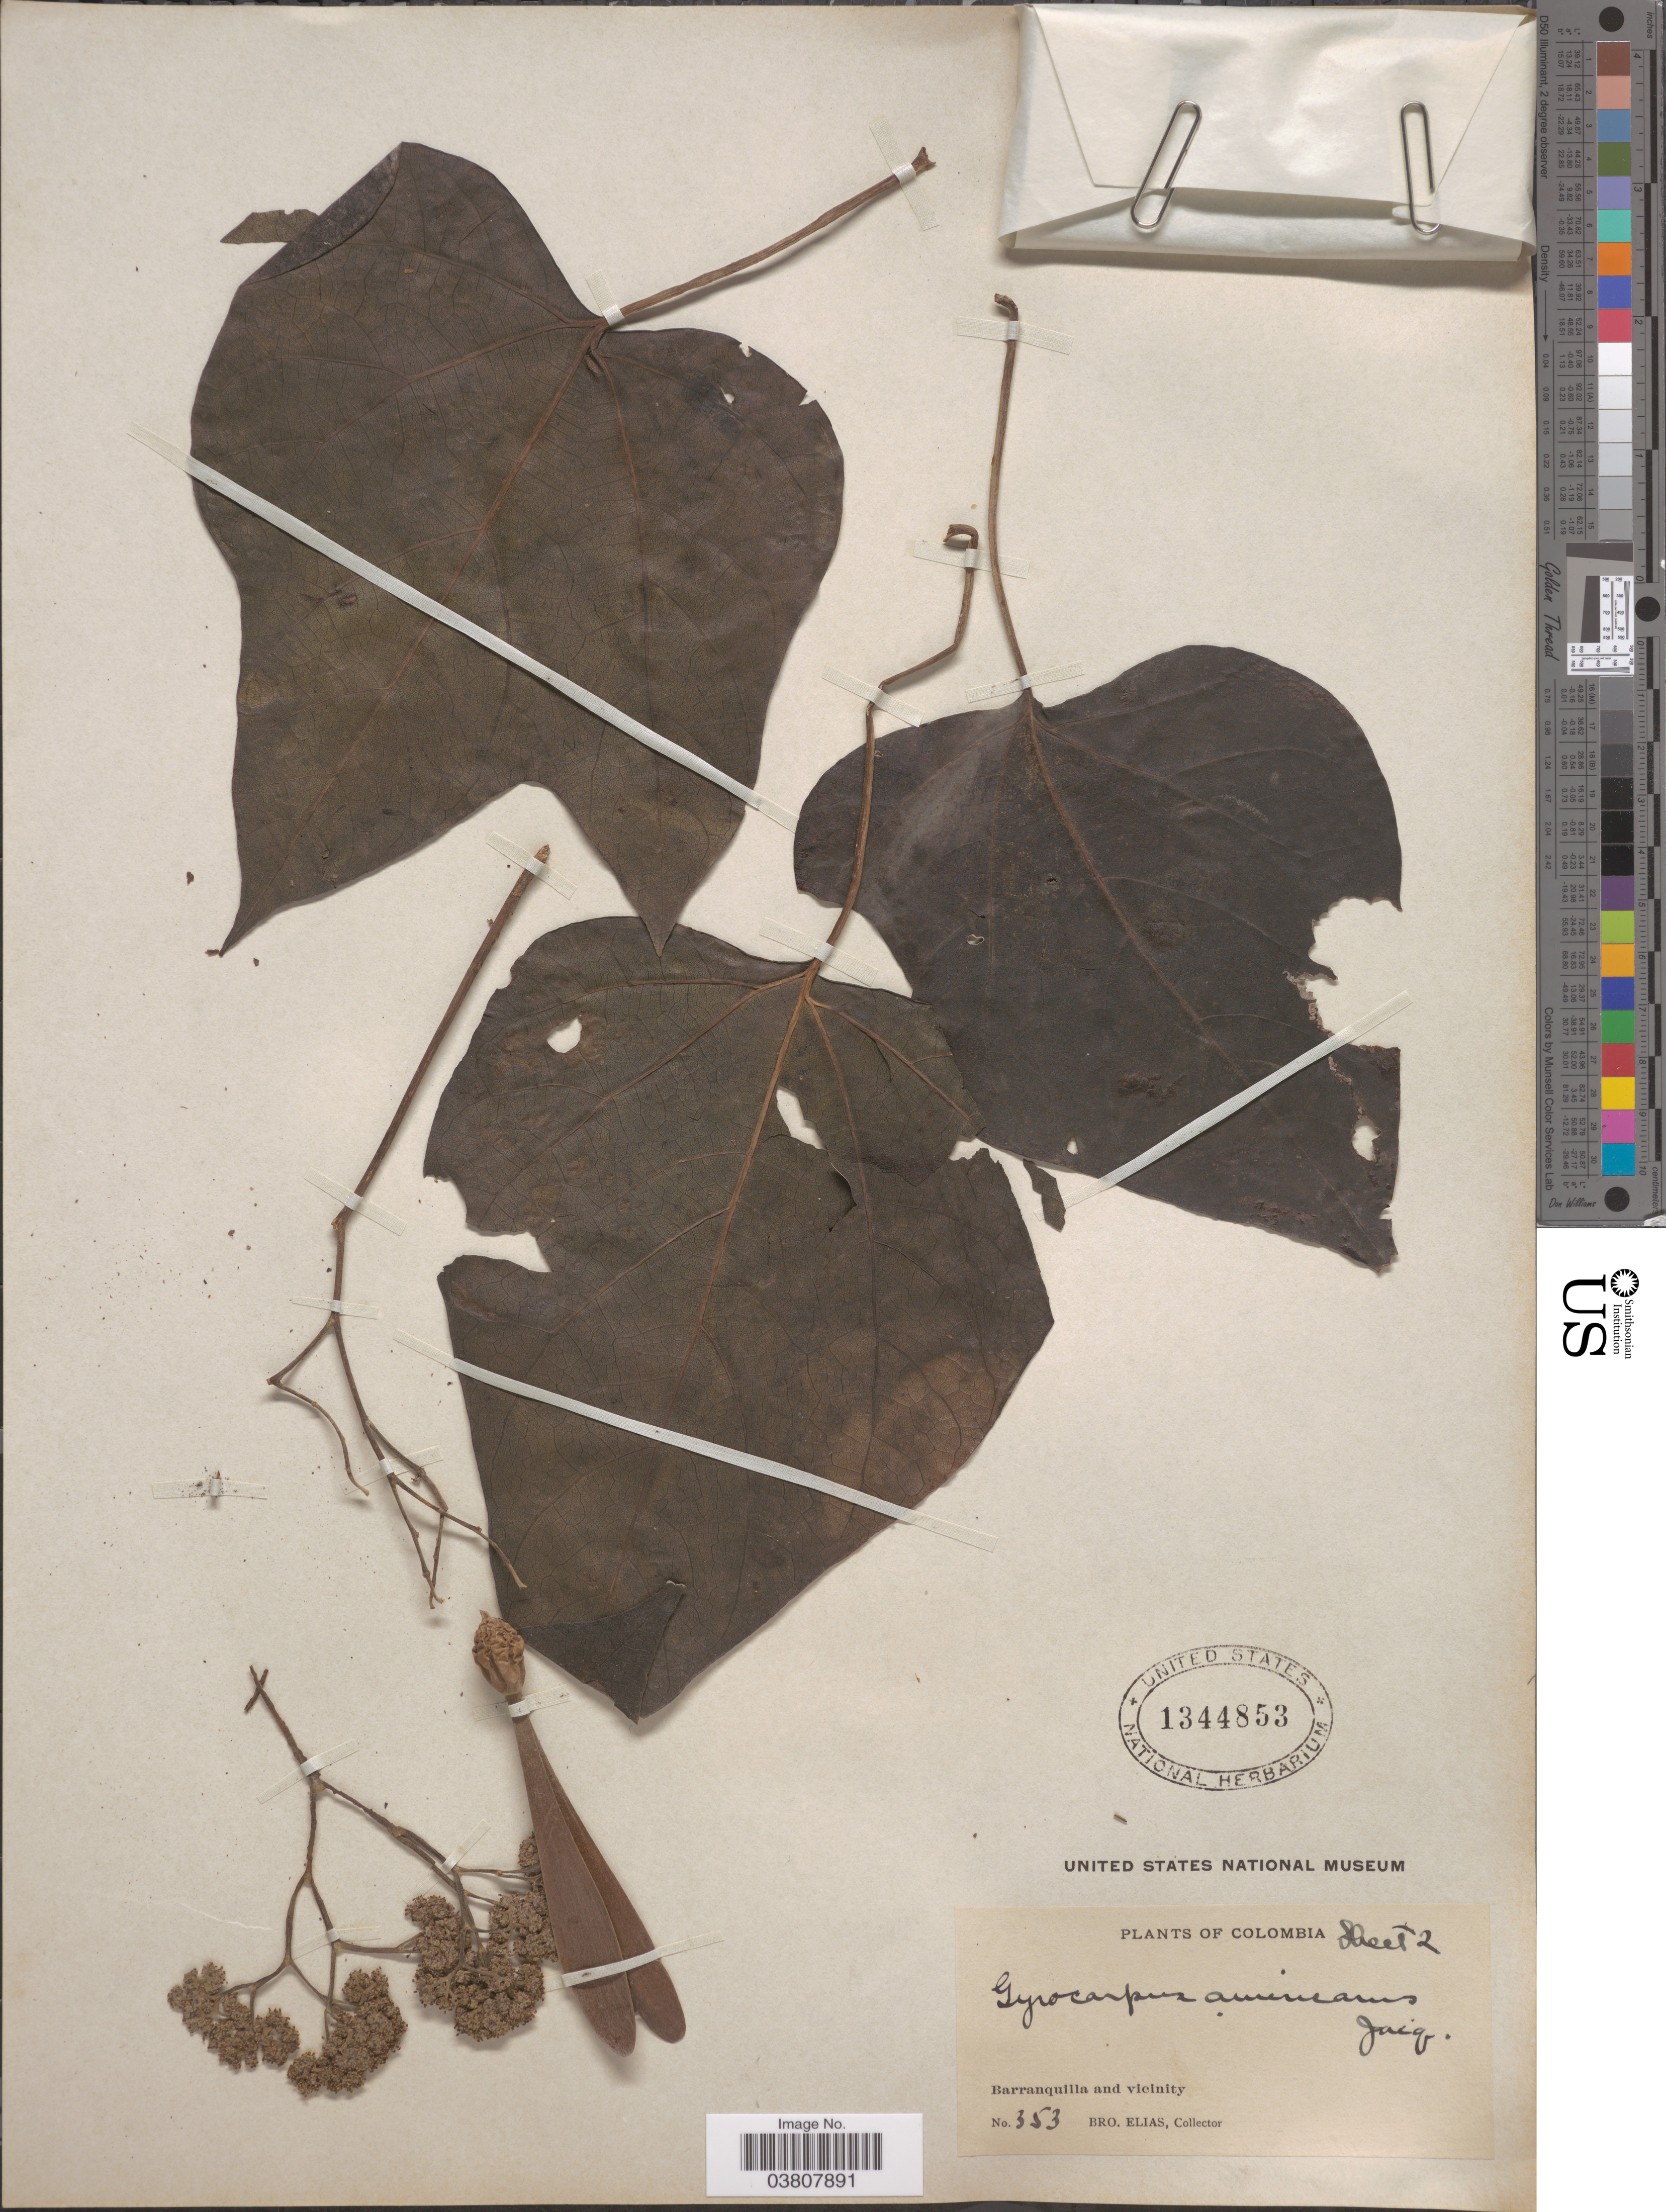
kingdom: Plantae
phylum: Tracheophyta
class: Magnoliopsida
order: Laurales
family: Hernandiaceae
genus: Gyrocarpus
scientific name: Gyrocarpus americanus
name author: Jacq.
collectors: Bro. Elias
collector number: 353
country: Colombia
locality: Barranquilla and vicinity.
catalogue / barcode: US 1344853